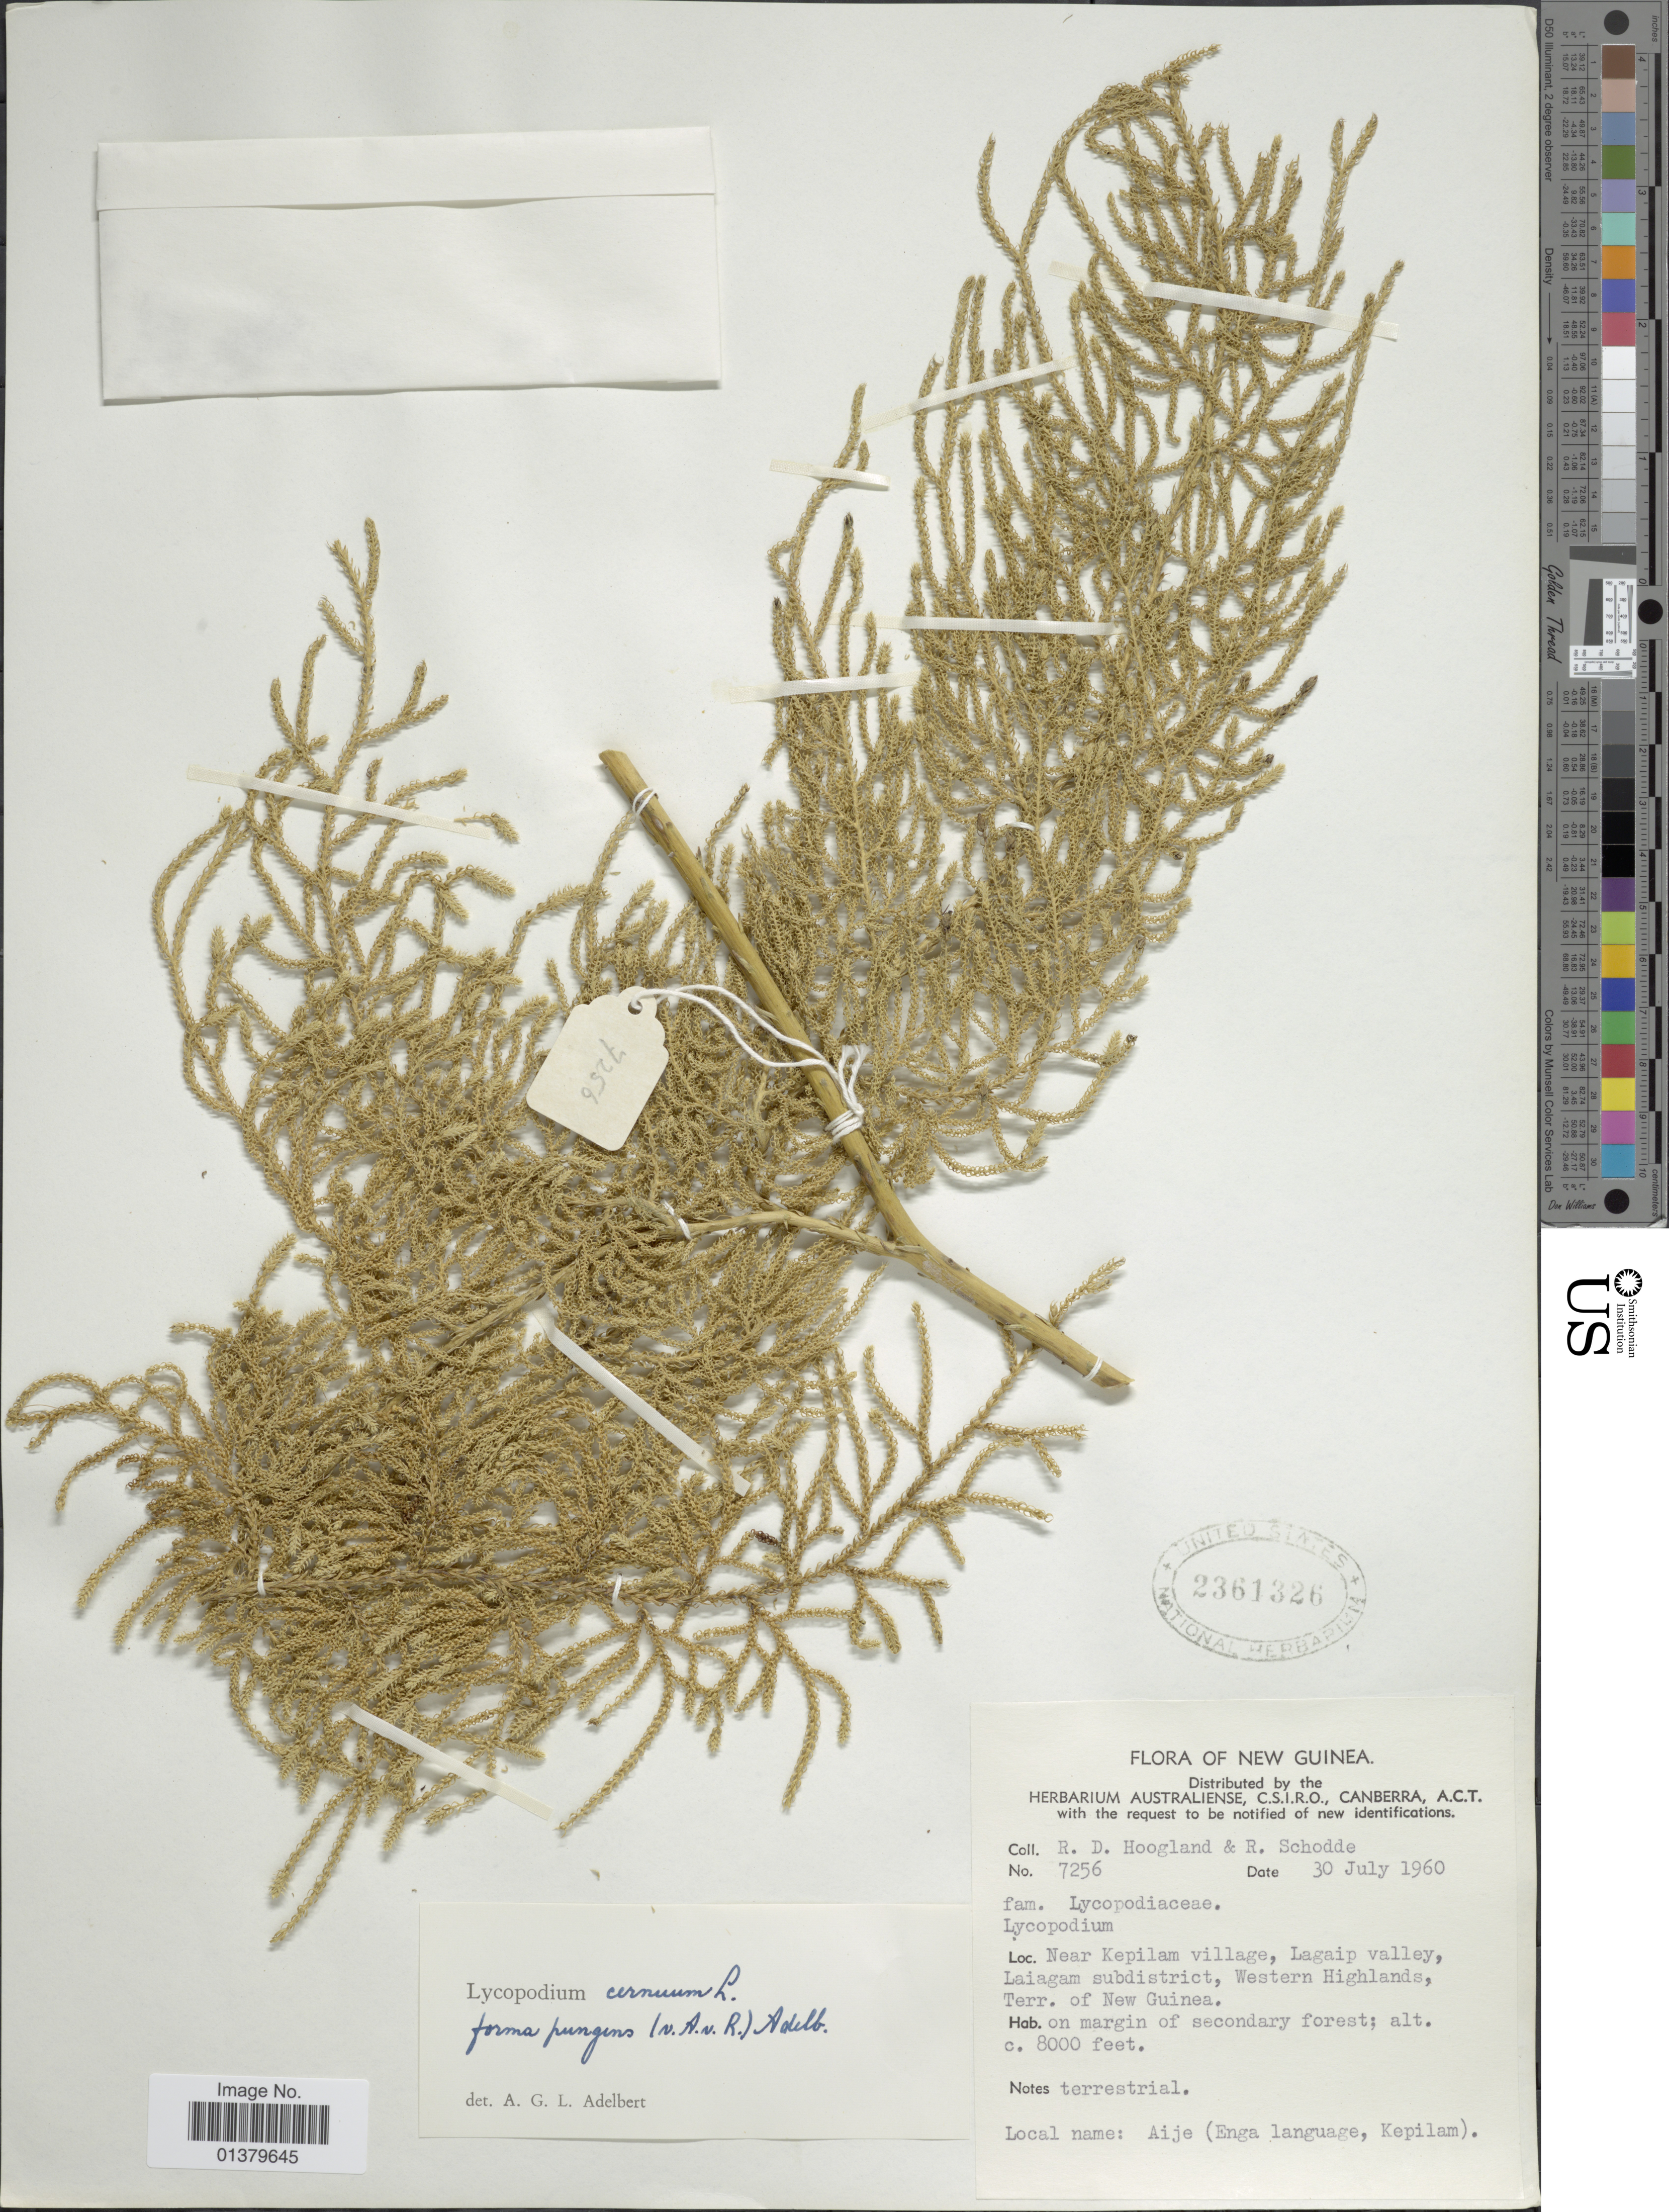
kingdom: Plantae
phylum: Tracheophyta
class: Lycopodiopsida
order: Lycopodiales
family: Lycopodiaceae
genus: Palhinhaea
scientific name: Palhinhaea cernua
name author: (L.) Vasc. & Franco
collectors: R. D. Hoogland & R. Schodde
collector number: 7256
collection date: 1960-07-30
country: Papua New Guinea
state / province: Western Highlands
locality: New Guinea, Near Kepilam village, Lagaip valley, Laiagam subdistrict, Terr. of New Guinea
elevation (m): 2438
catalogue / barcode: US 2361326